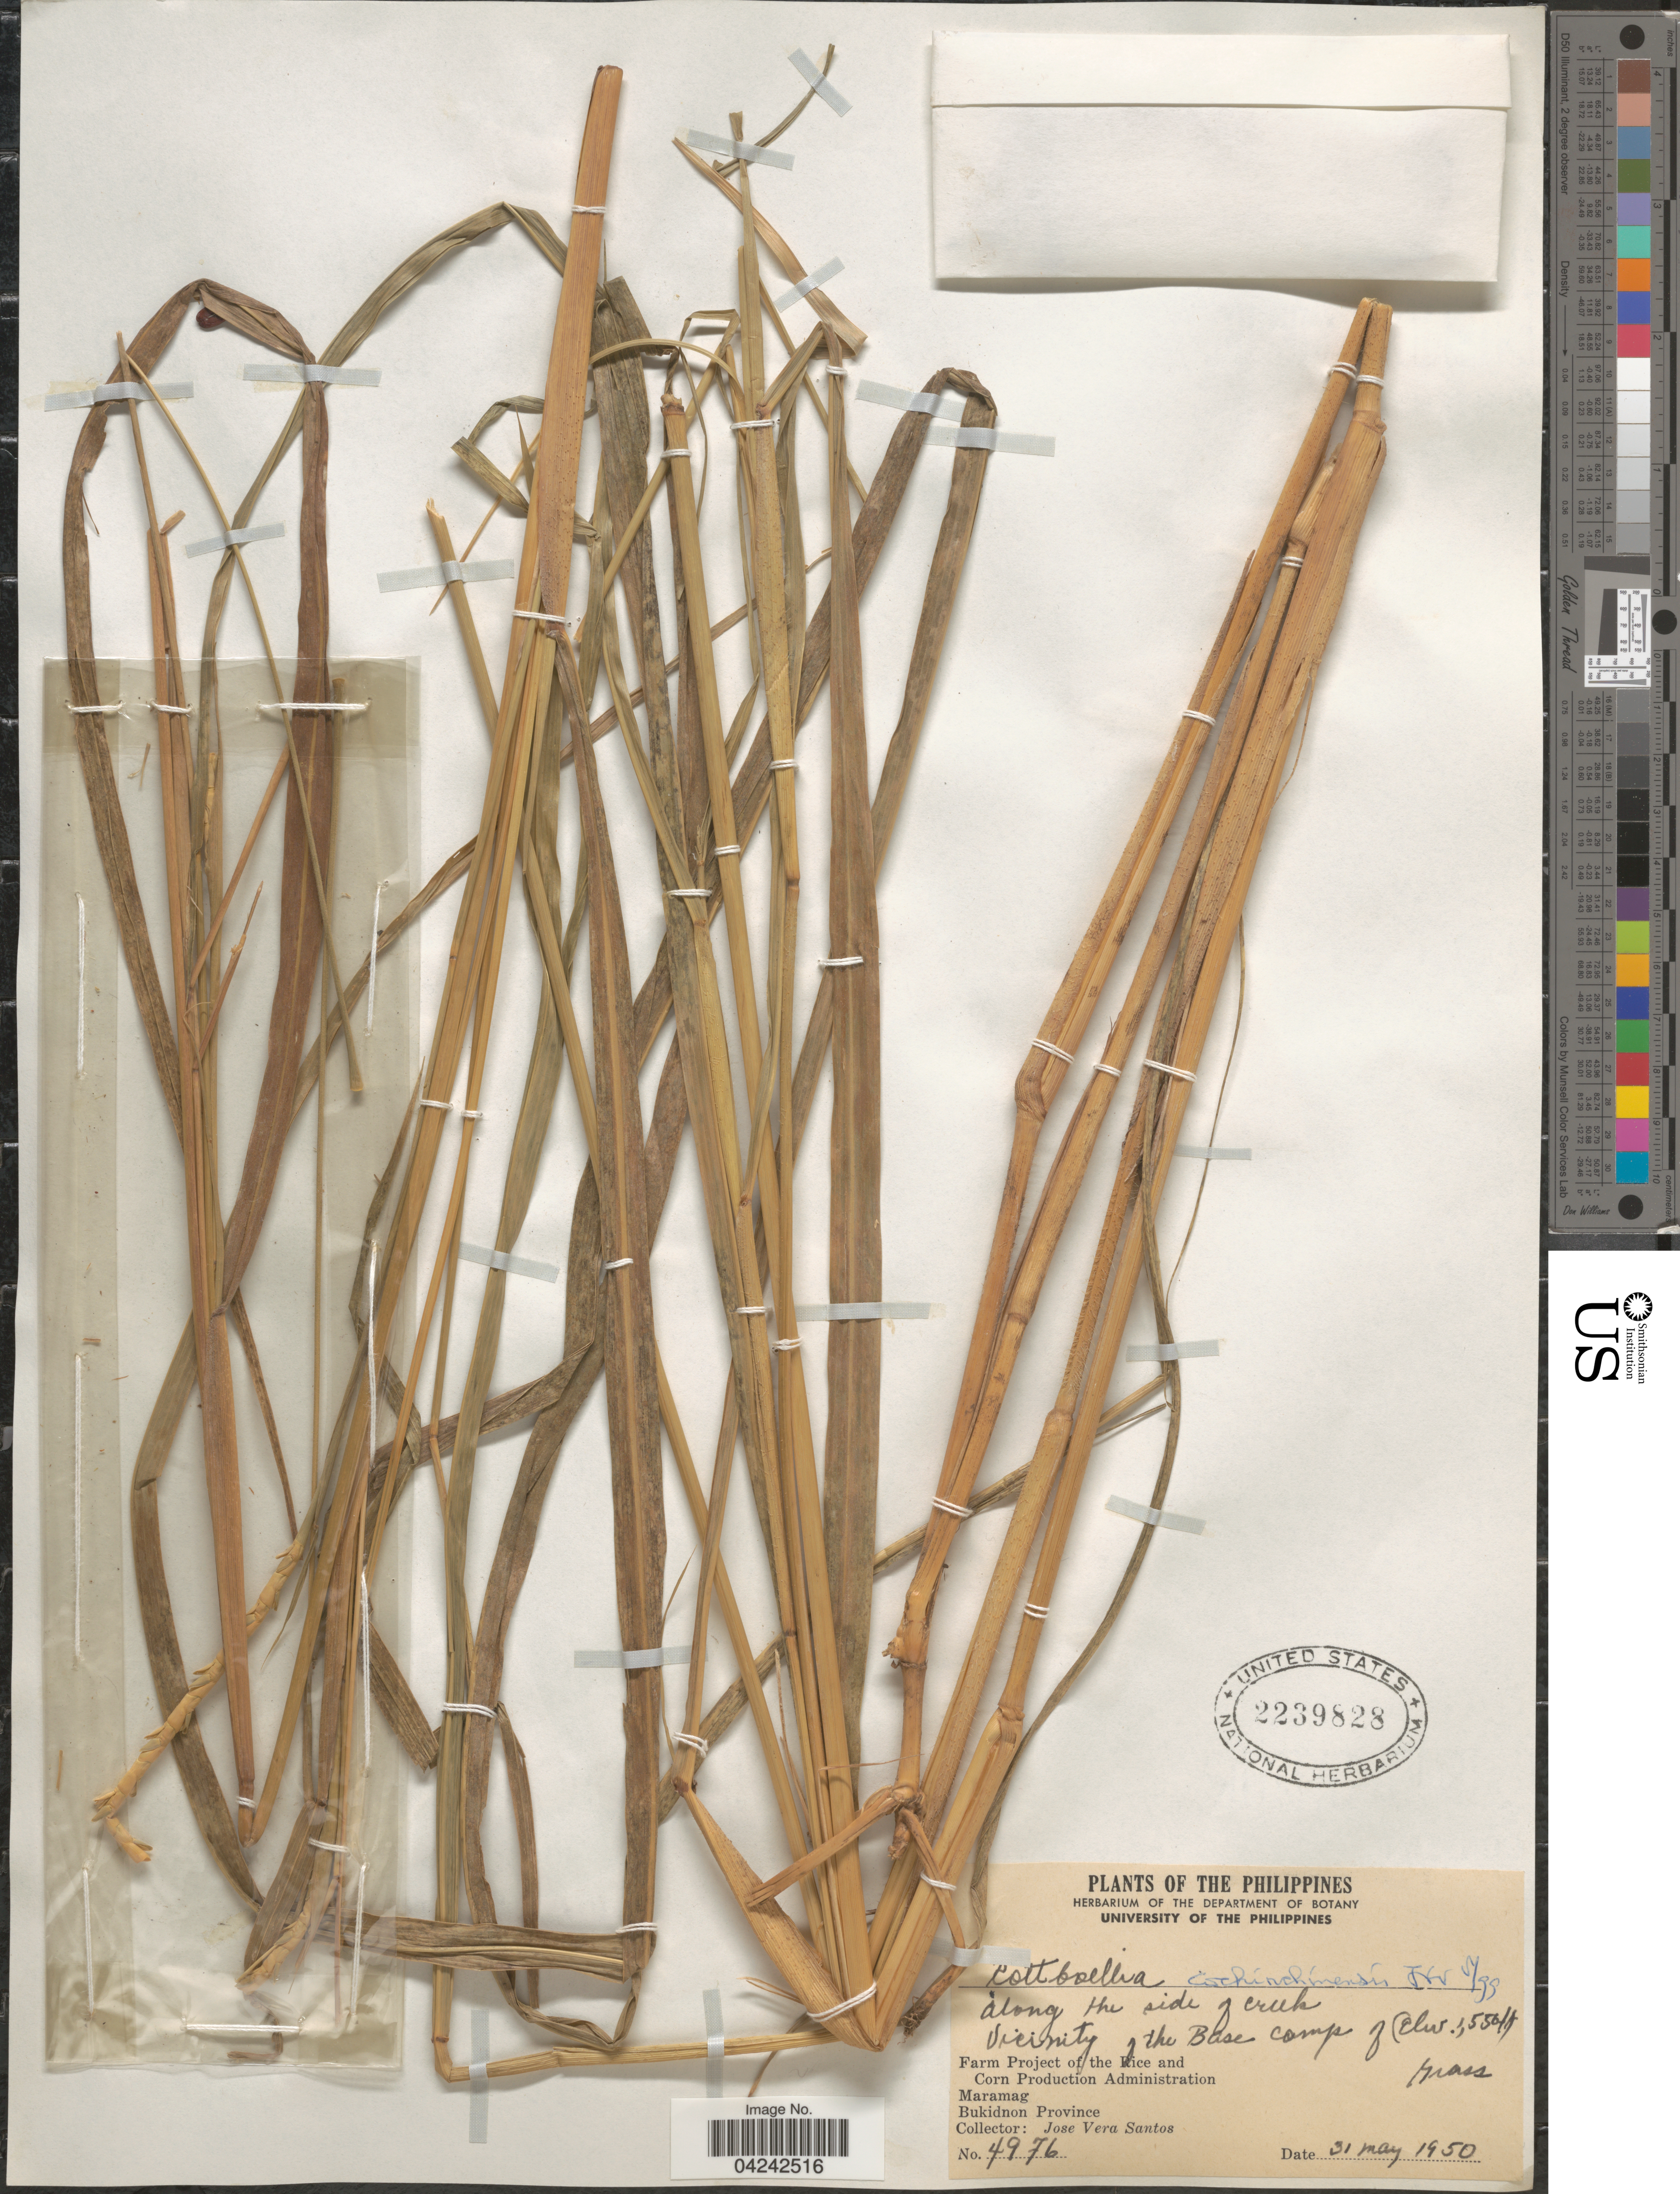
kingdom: Plantae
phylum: Tracheophyta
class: Liliopsida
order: Poales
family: Poaceae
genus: Rottboellia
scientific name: Rottboellia cochinchinensis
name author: (Lour.) Clayton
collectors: J. Vera Santos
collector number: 4976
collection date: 1950-05-31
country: Philippines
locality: Along the side of creek. Vicinity of the Base Camp of Farm Project of the Rice and Corn Production Administration. Maramag. Bukidnon Province.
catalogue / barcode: US 2239828